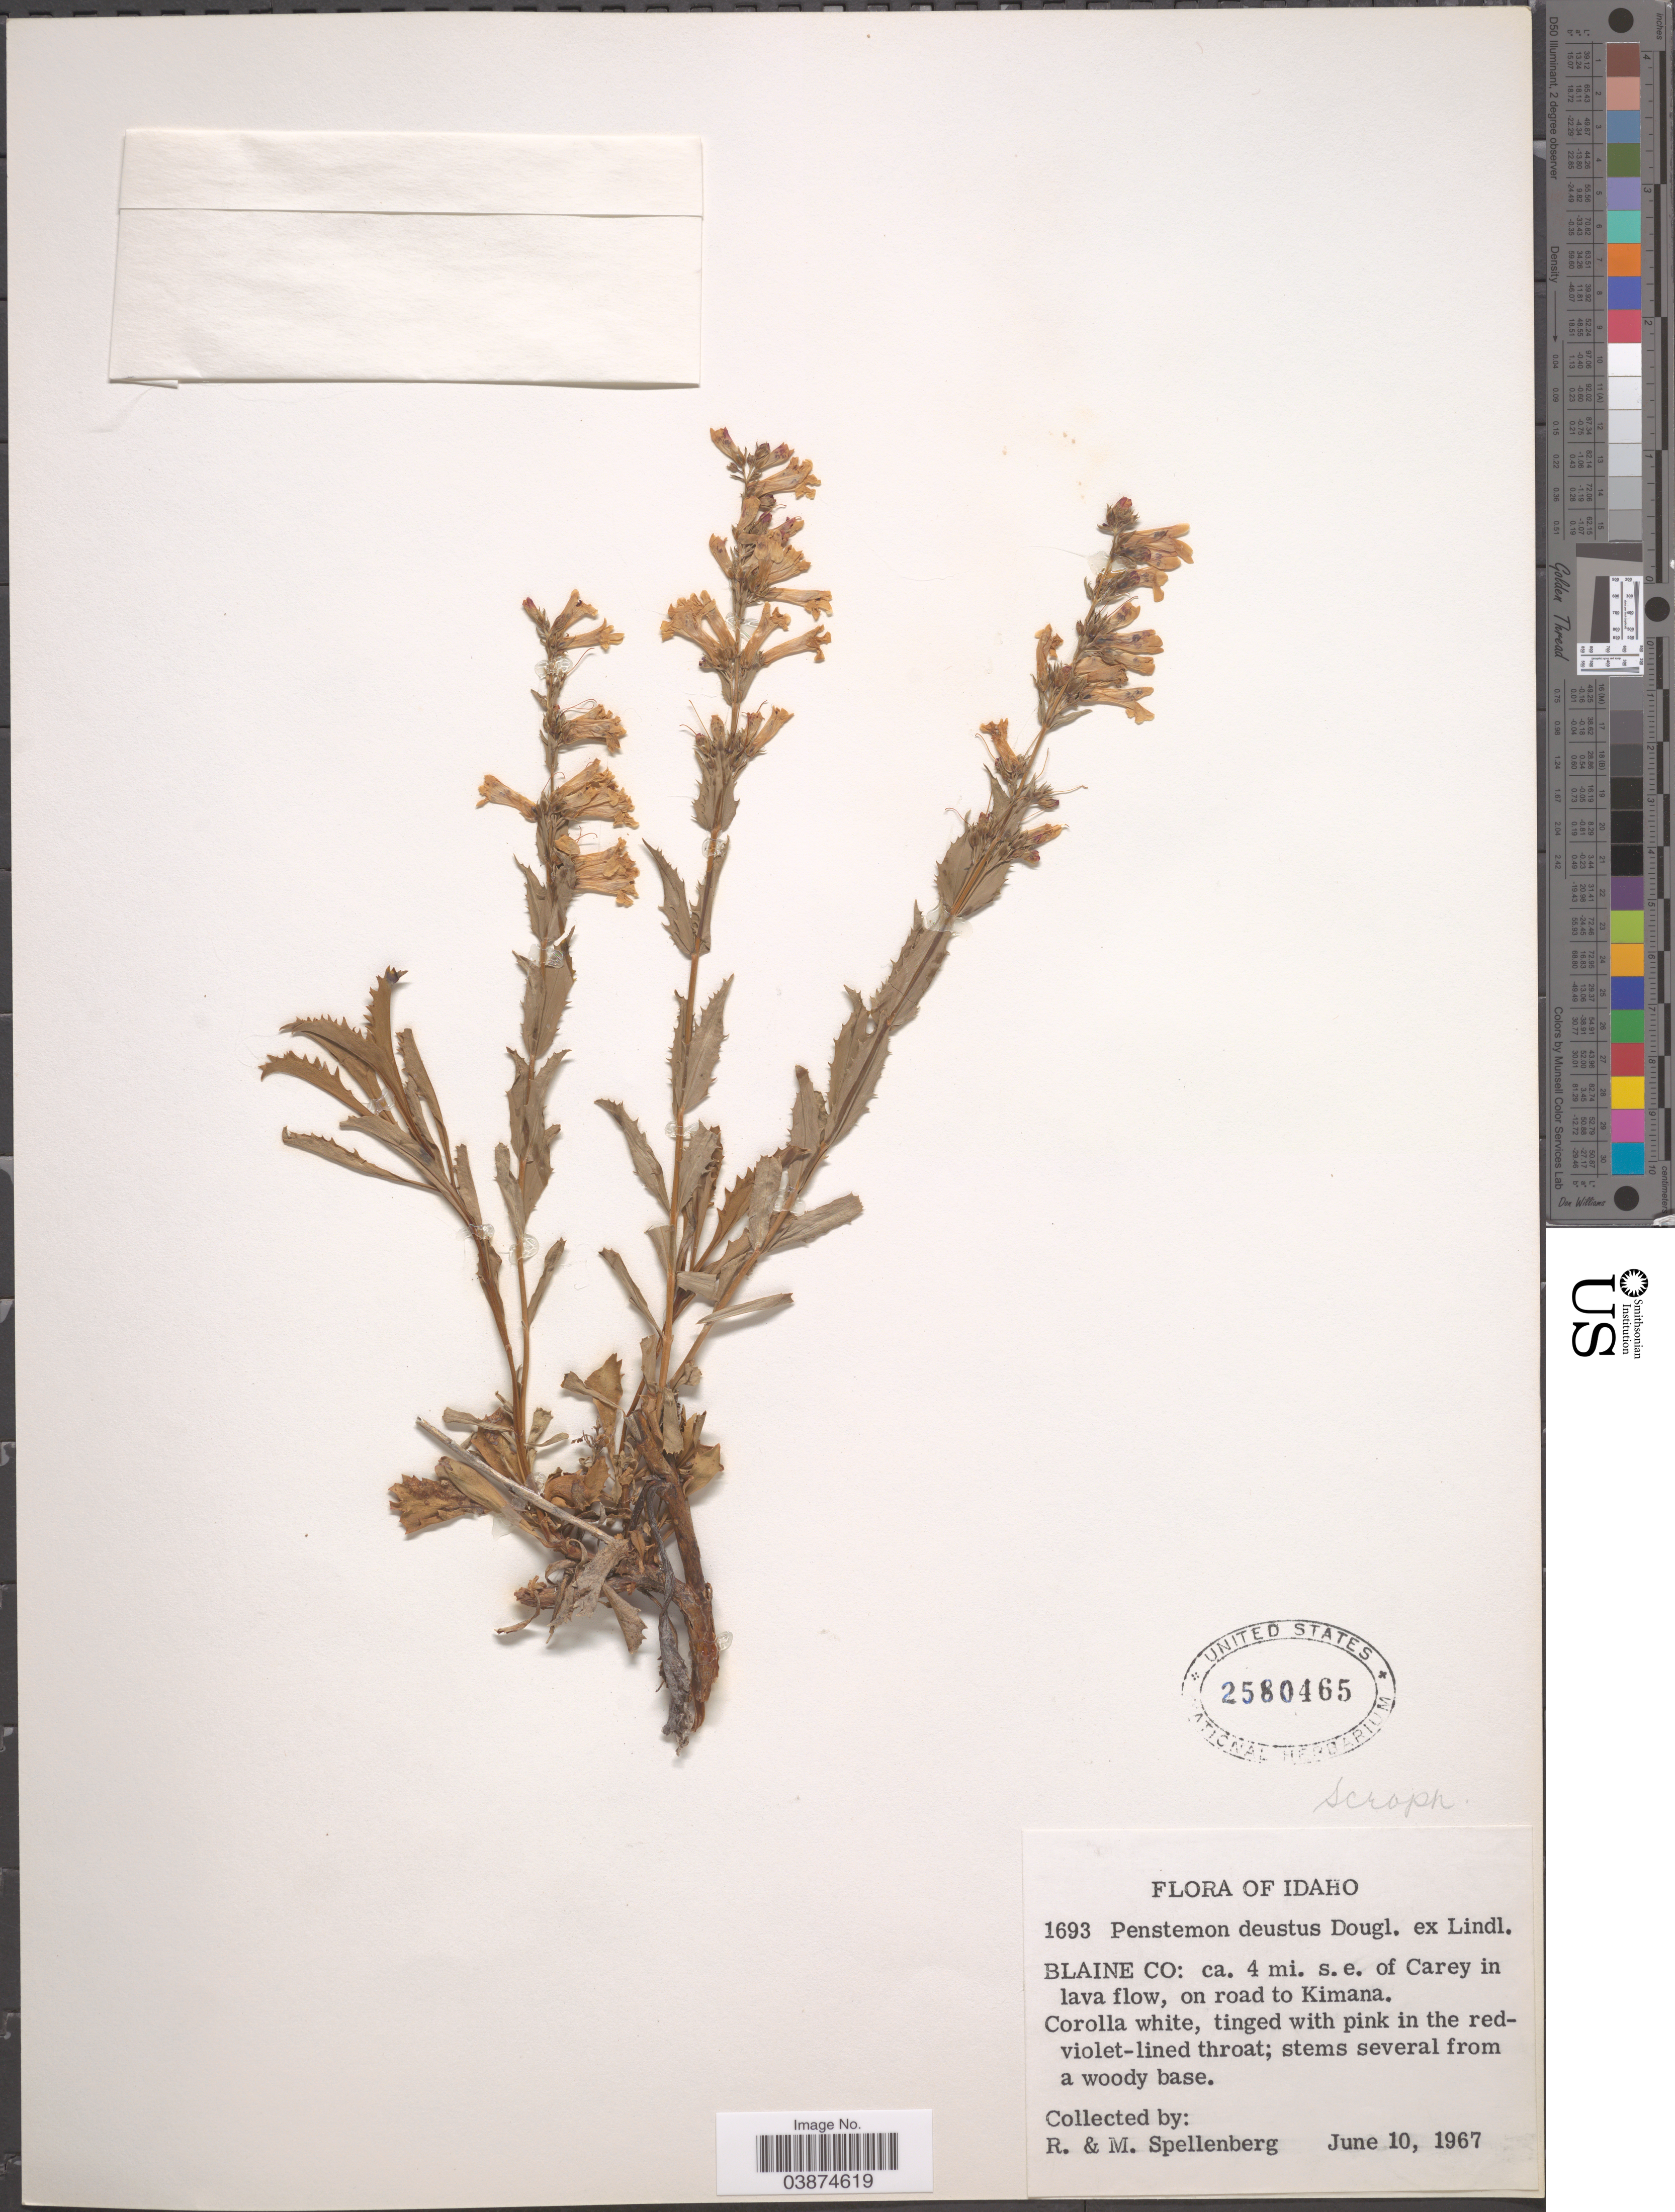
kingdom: Plantae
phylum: Tracheophyta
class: Magnoliopsida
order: Lamiales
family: Plantaginaceae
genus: Penstemon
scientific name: Penstemon deustus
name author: Douglas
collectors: R. Spellenberg & Spellenberg, M.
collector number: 1693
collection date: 1967-06-10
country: United States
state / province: Idaho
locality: Blaine Co: ca. 4 mi. s.e. of Carey in lava flow, on road to Kimana.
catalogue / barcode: US 2580465